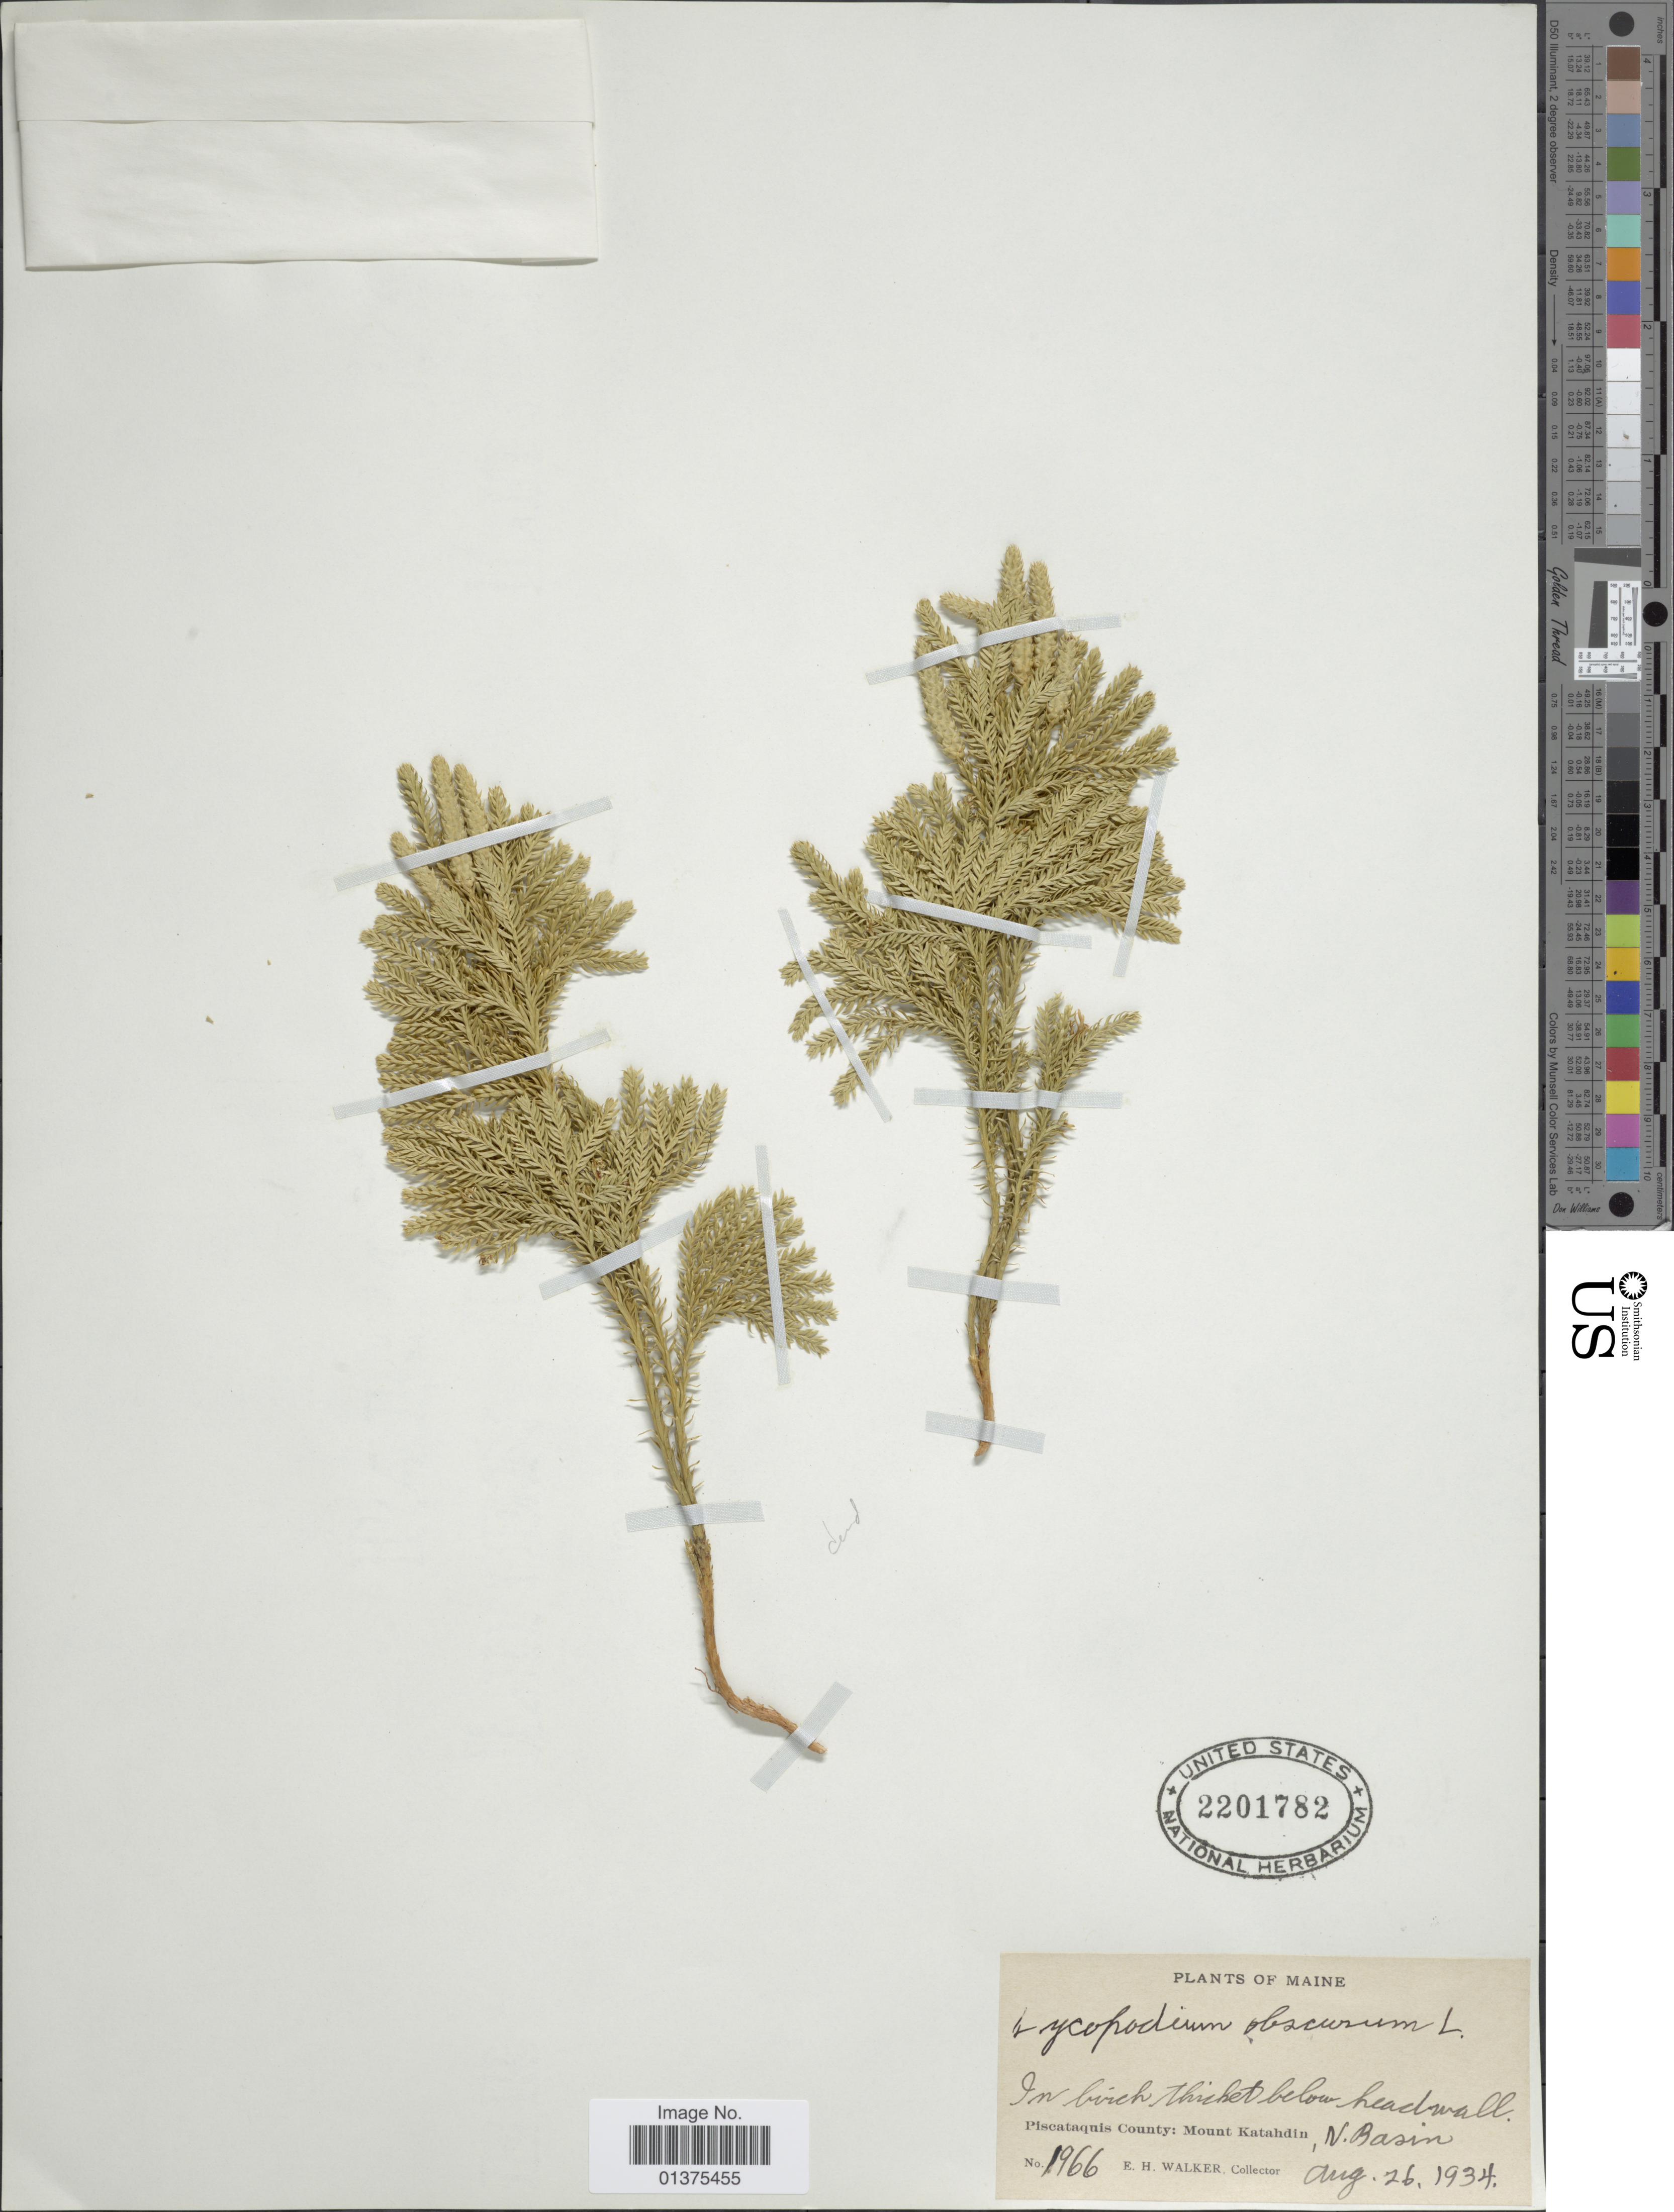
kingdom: Plantae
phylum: Tracheophyta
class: Lycopodiopsida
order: Lycopodiales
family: Lycopodiaceae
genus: Dendrolycopodium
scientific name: Dendrolycopodium obscurum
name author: (L.) A. Haines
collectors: E. H. Walker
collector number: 1966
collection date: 1934-08-26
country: United States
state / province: Maine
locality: Piscataguis County: Mount Katahdin, N. Basin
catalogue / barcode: US 2201782